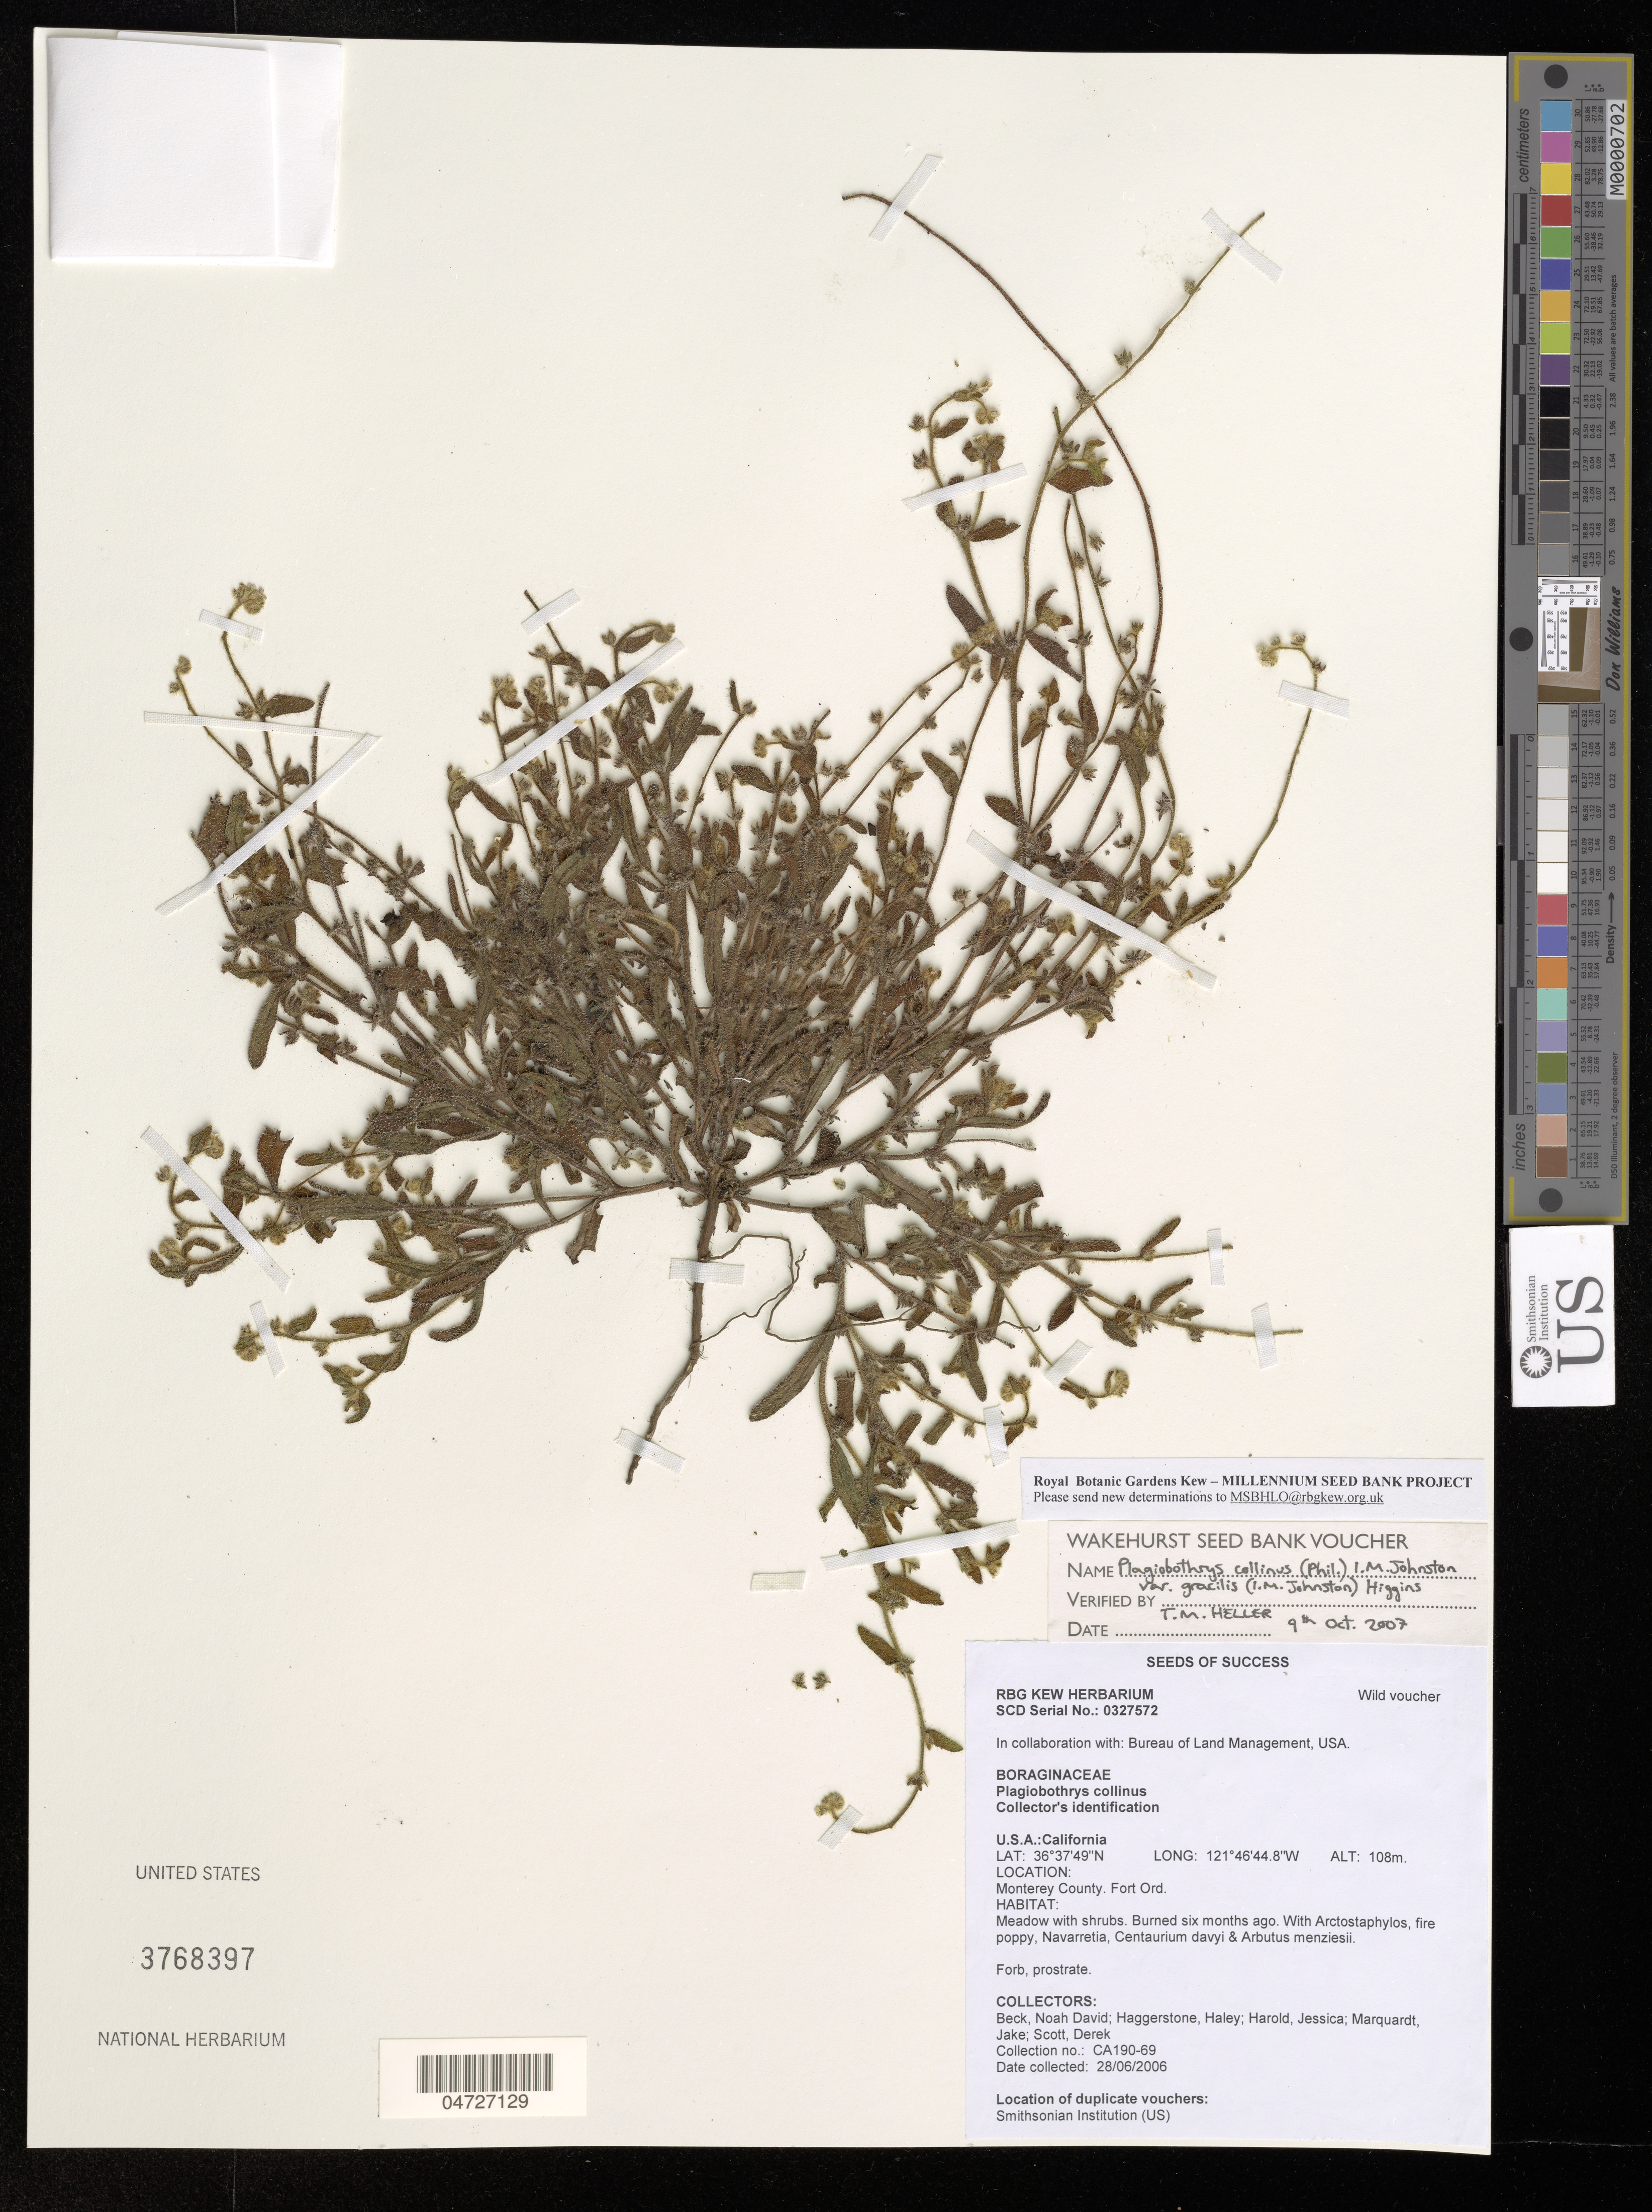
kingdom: Plantae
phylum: Tracheophyta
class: Magnoliopsida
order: Boraginales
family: Boraginaceae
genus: Plagiobothrys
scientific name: Plagiobothrys collinus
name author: (Phil.) I.M. Johnst.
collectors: N. Beck, H. Haggerstone, J. Harold, J. Marquardt & D. Scott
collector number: CA190-69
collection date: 2006-06-28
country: United States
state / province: California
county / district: Monterey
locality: Monterey County. Fort Ord.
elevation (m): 108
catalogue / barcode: US 3768397